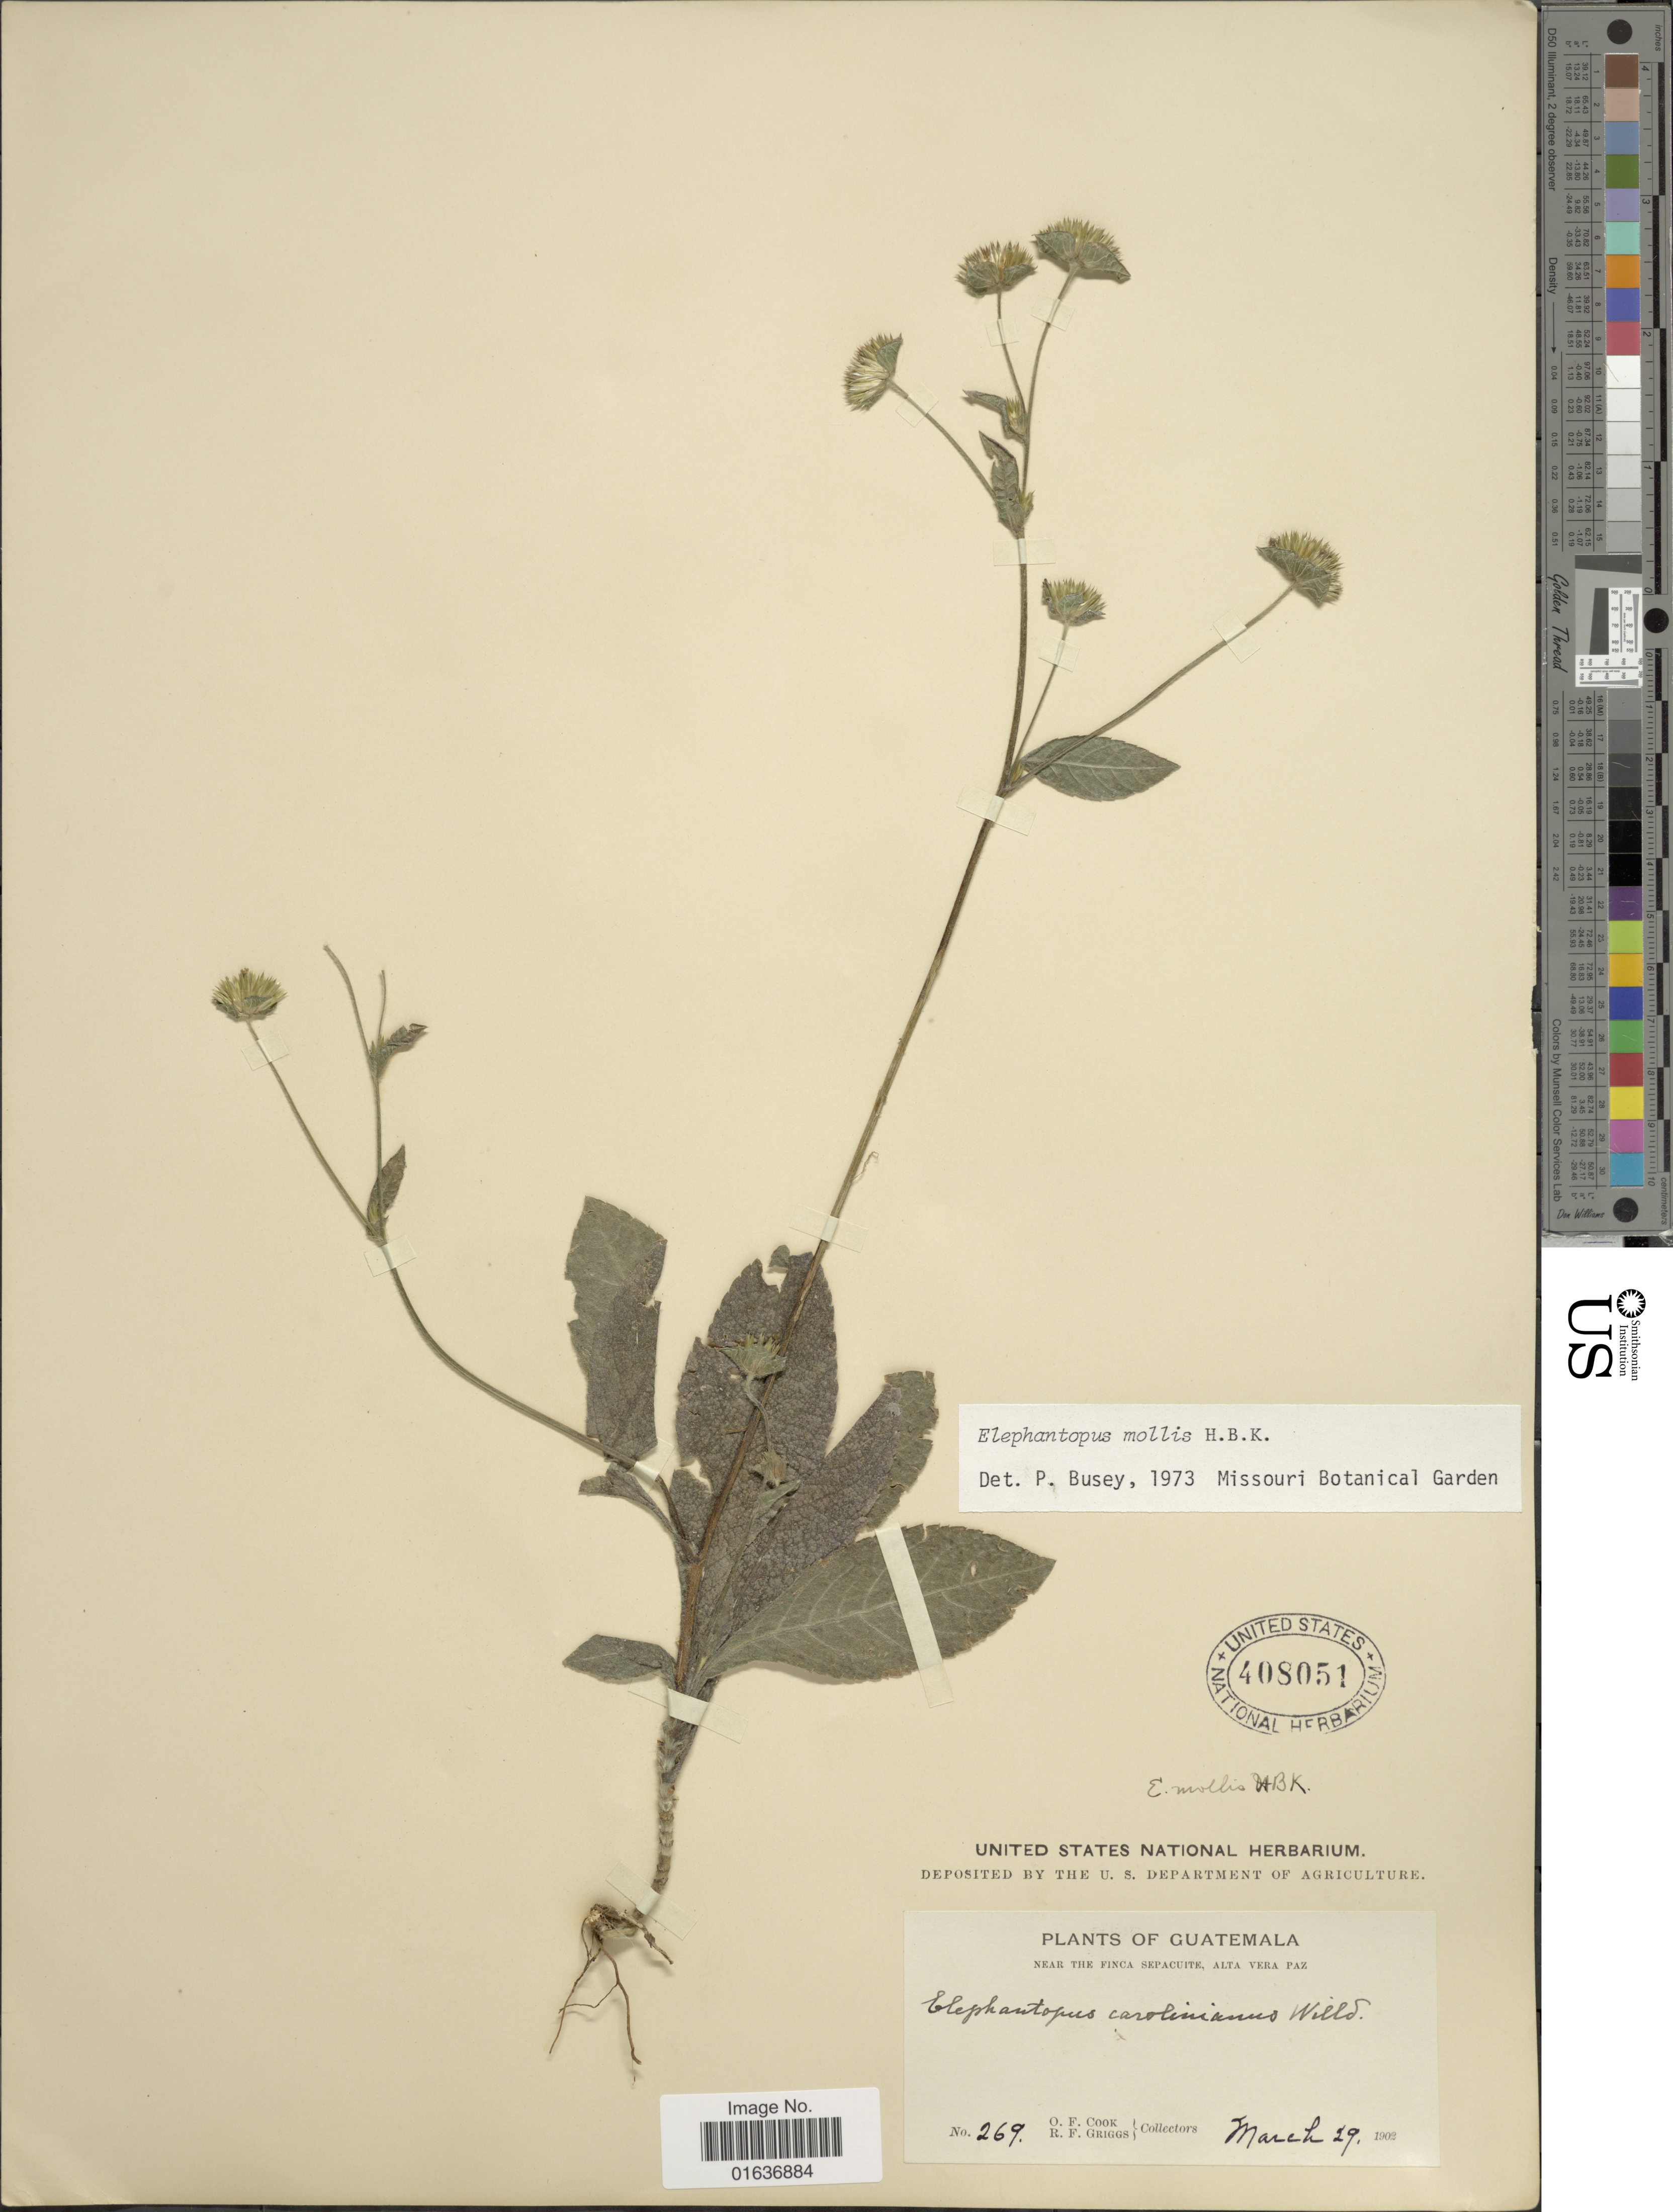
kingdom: Plantae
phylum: Tracheophyta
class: Magnoliopsida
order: Asterales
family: Asteraceae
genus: Elephantopus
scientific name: Elephantopus mollis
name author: Kunth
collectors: O. F. Cook & R. F. Griggs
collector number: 269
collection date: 1902-03-29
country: Guatemala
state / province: Alta Verapaz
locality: Near the Finca Sepacuite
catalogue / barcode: US 408051